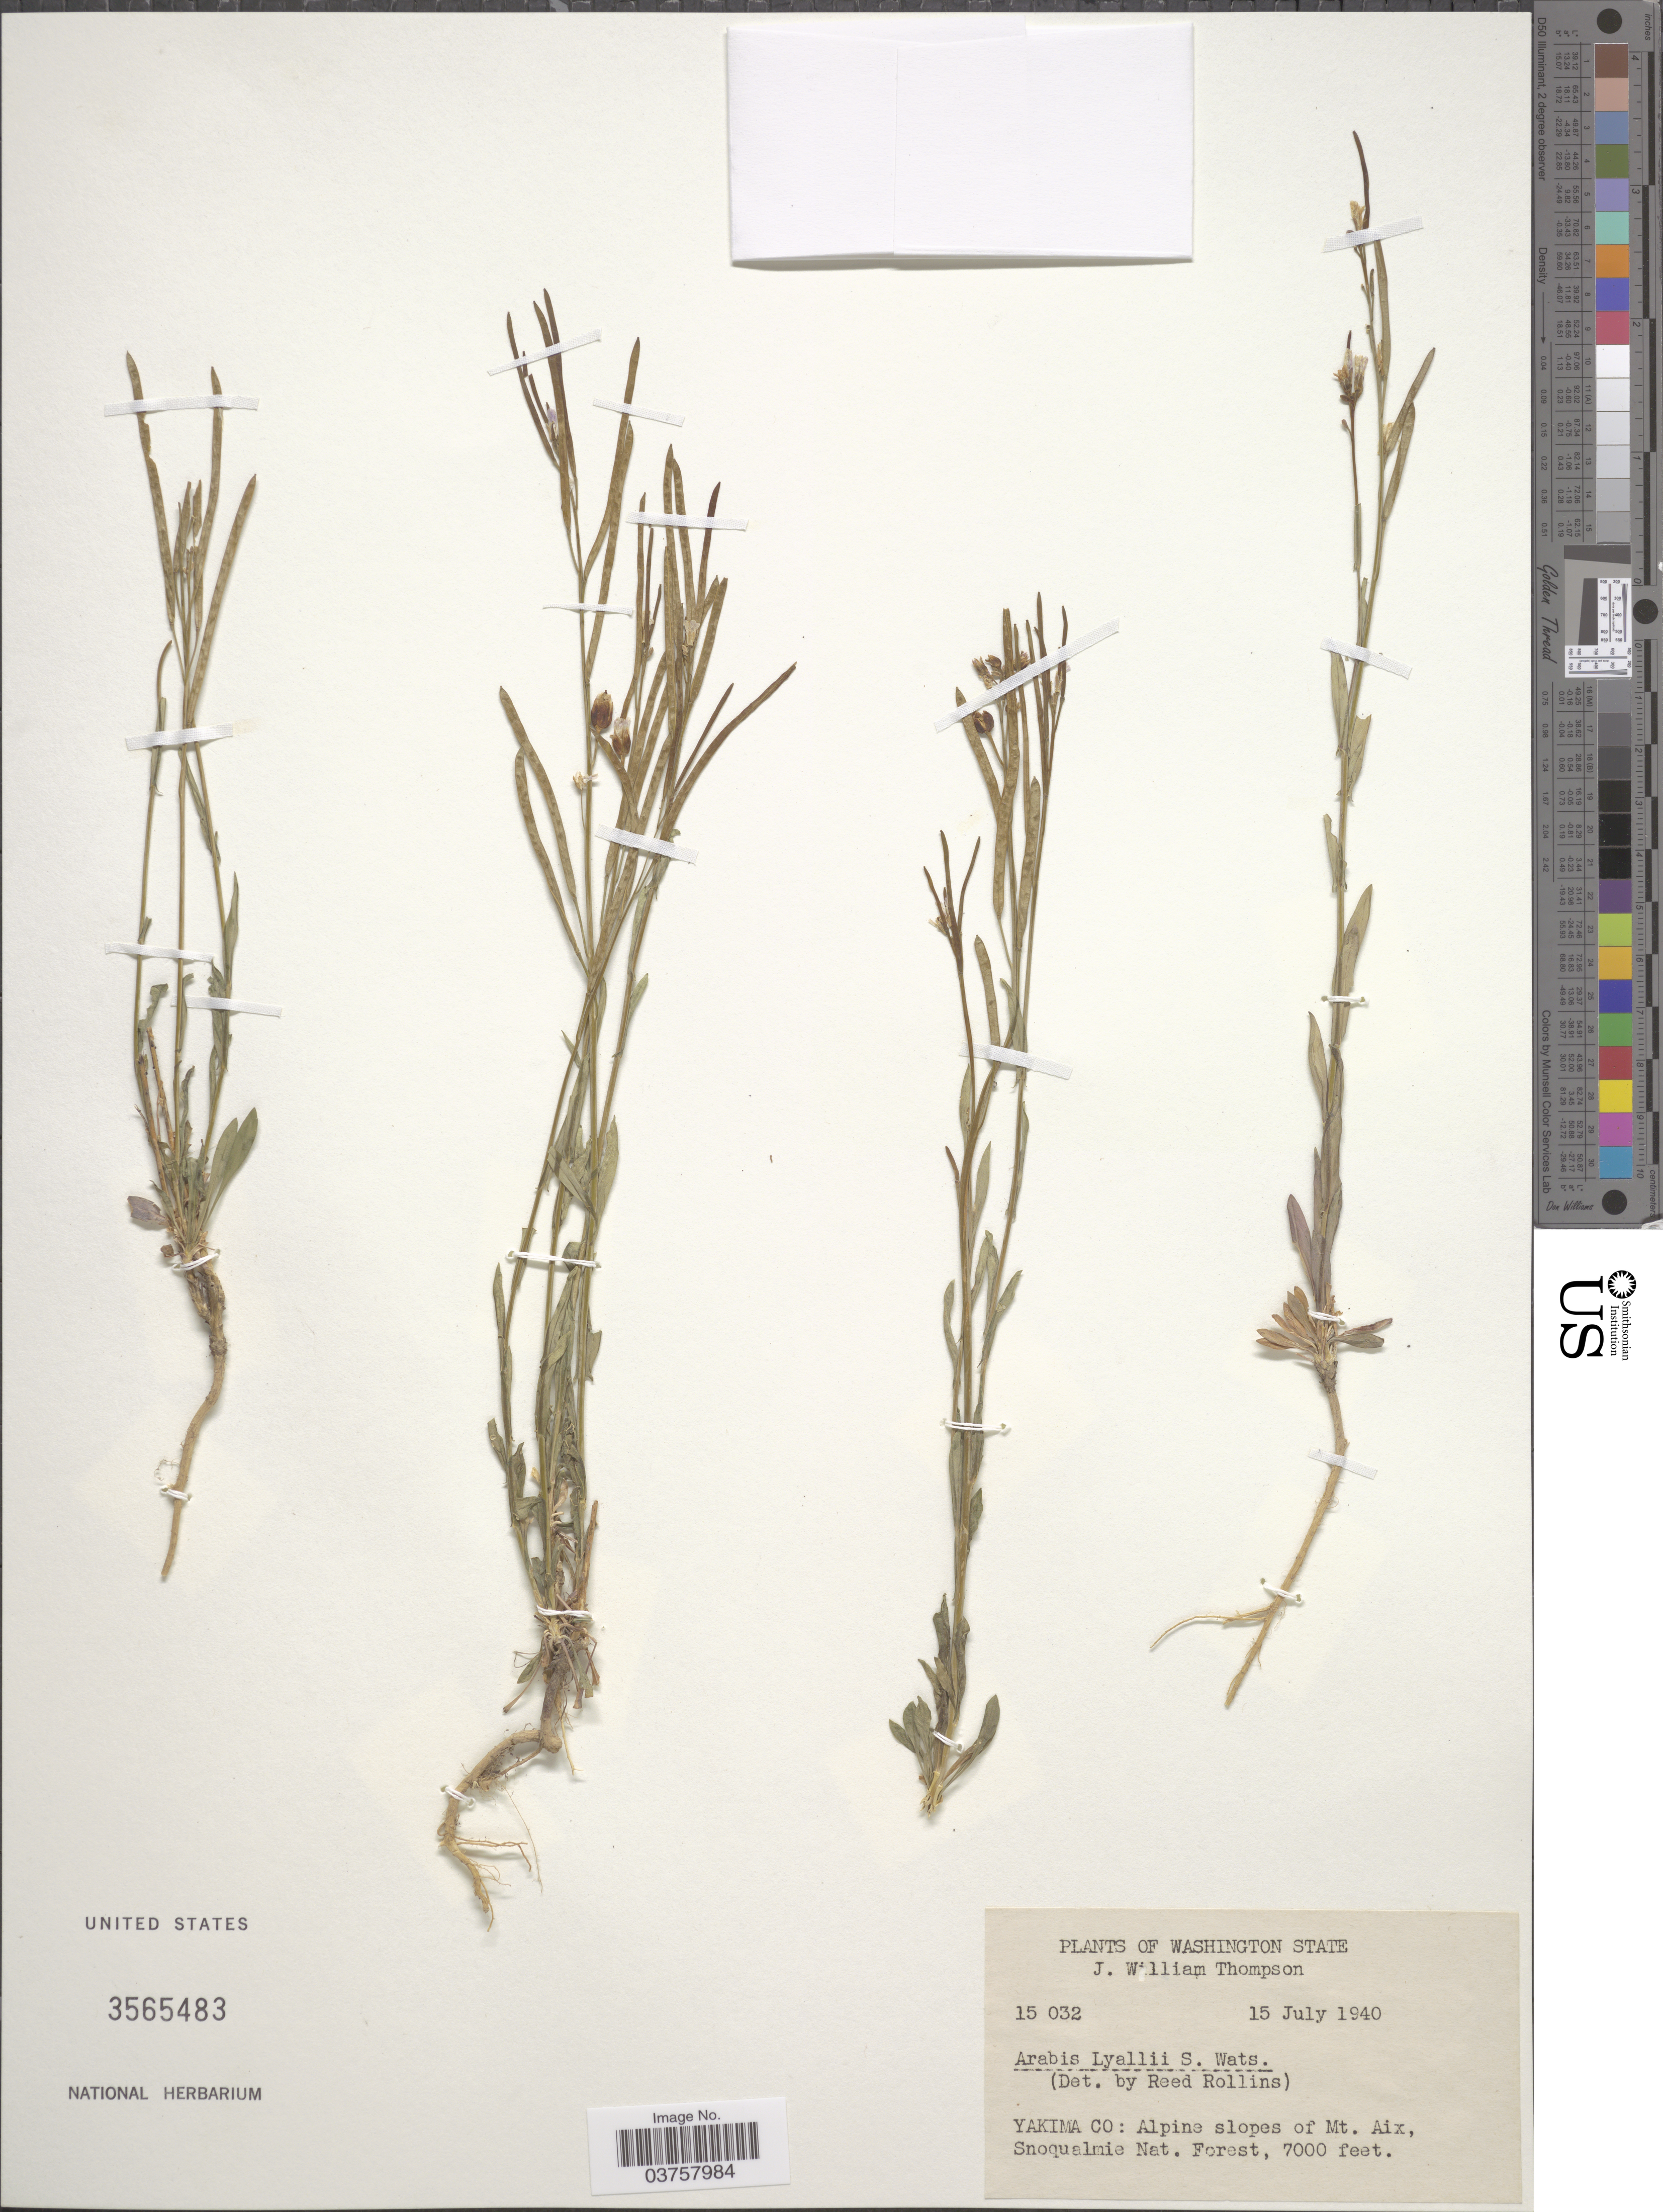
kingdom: Plantae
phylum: Tracheophyta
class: Magnoliopsida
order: Brassicales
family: Brassicaceae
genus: Arabis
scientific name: Arabis lyallii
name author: S. Watson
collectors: J. W. Thompson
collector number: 15032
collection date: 1940-07-15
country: United States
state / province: Washington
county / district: Yakima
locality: Yakima Co: Alpine slopes of Mt. Aix, Snoqualmie Nat. Forest.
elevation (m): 2134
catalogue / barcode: US 3565483